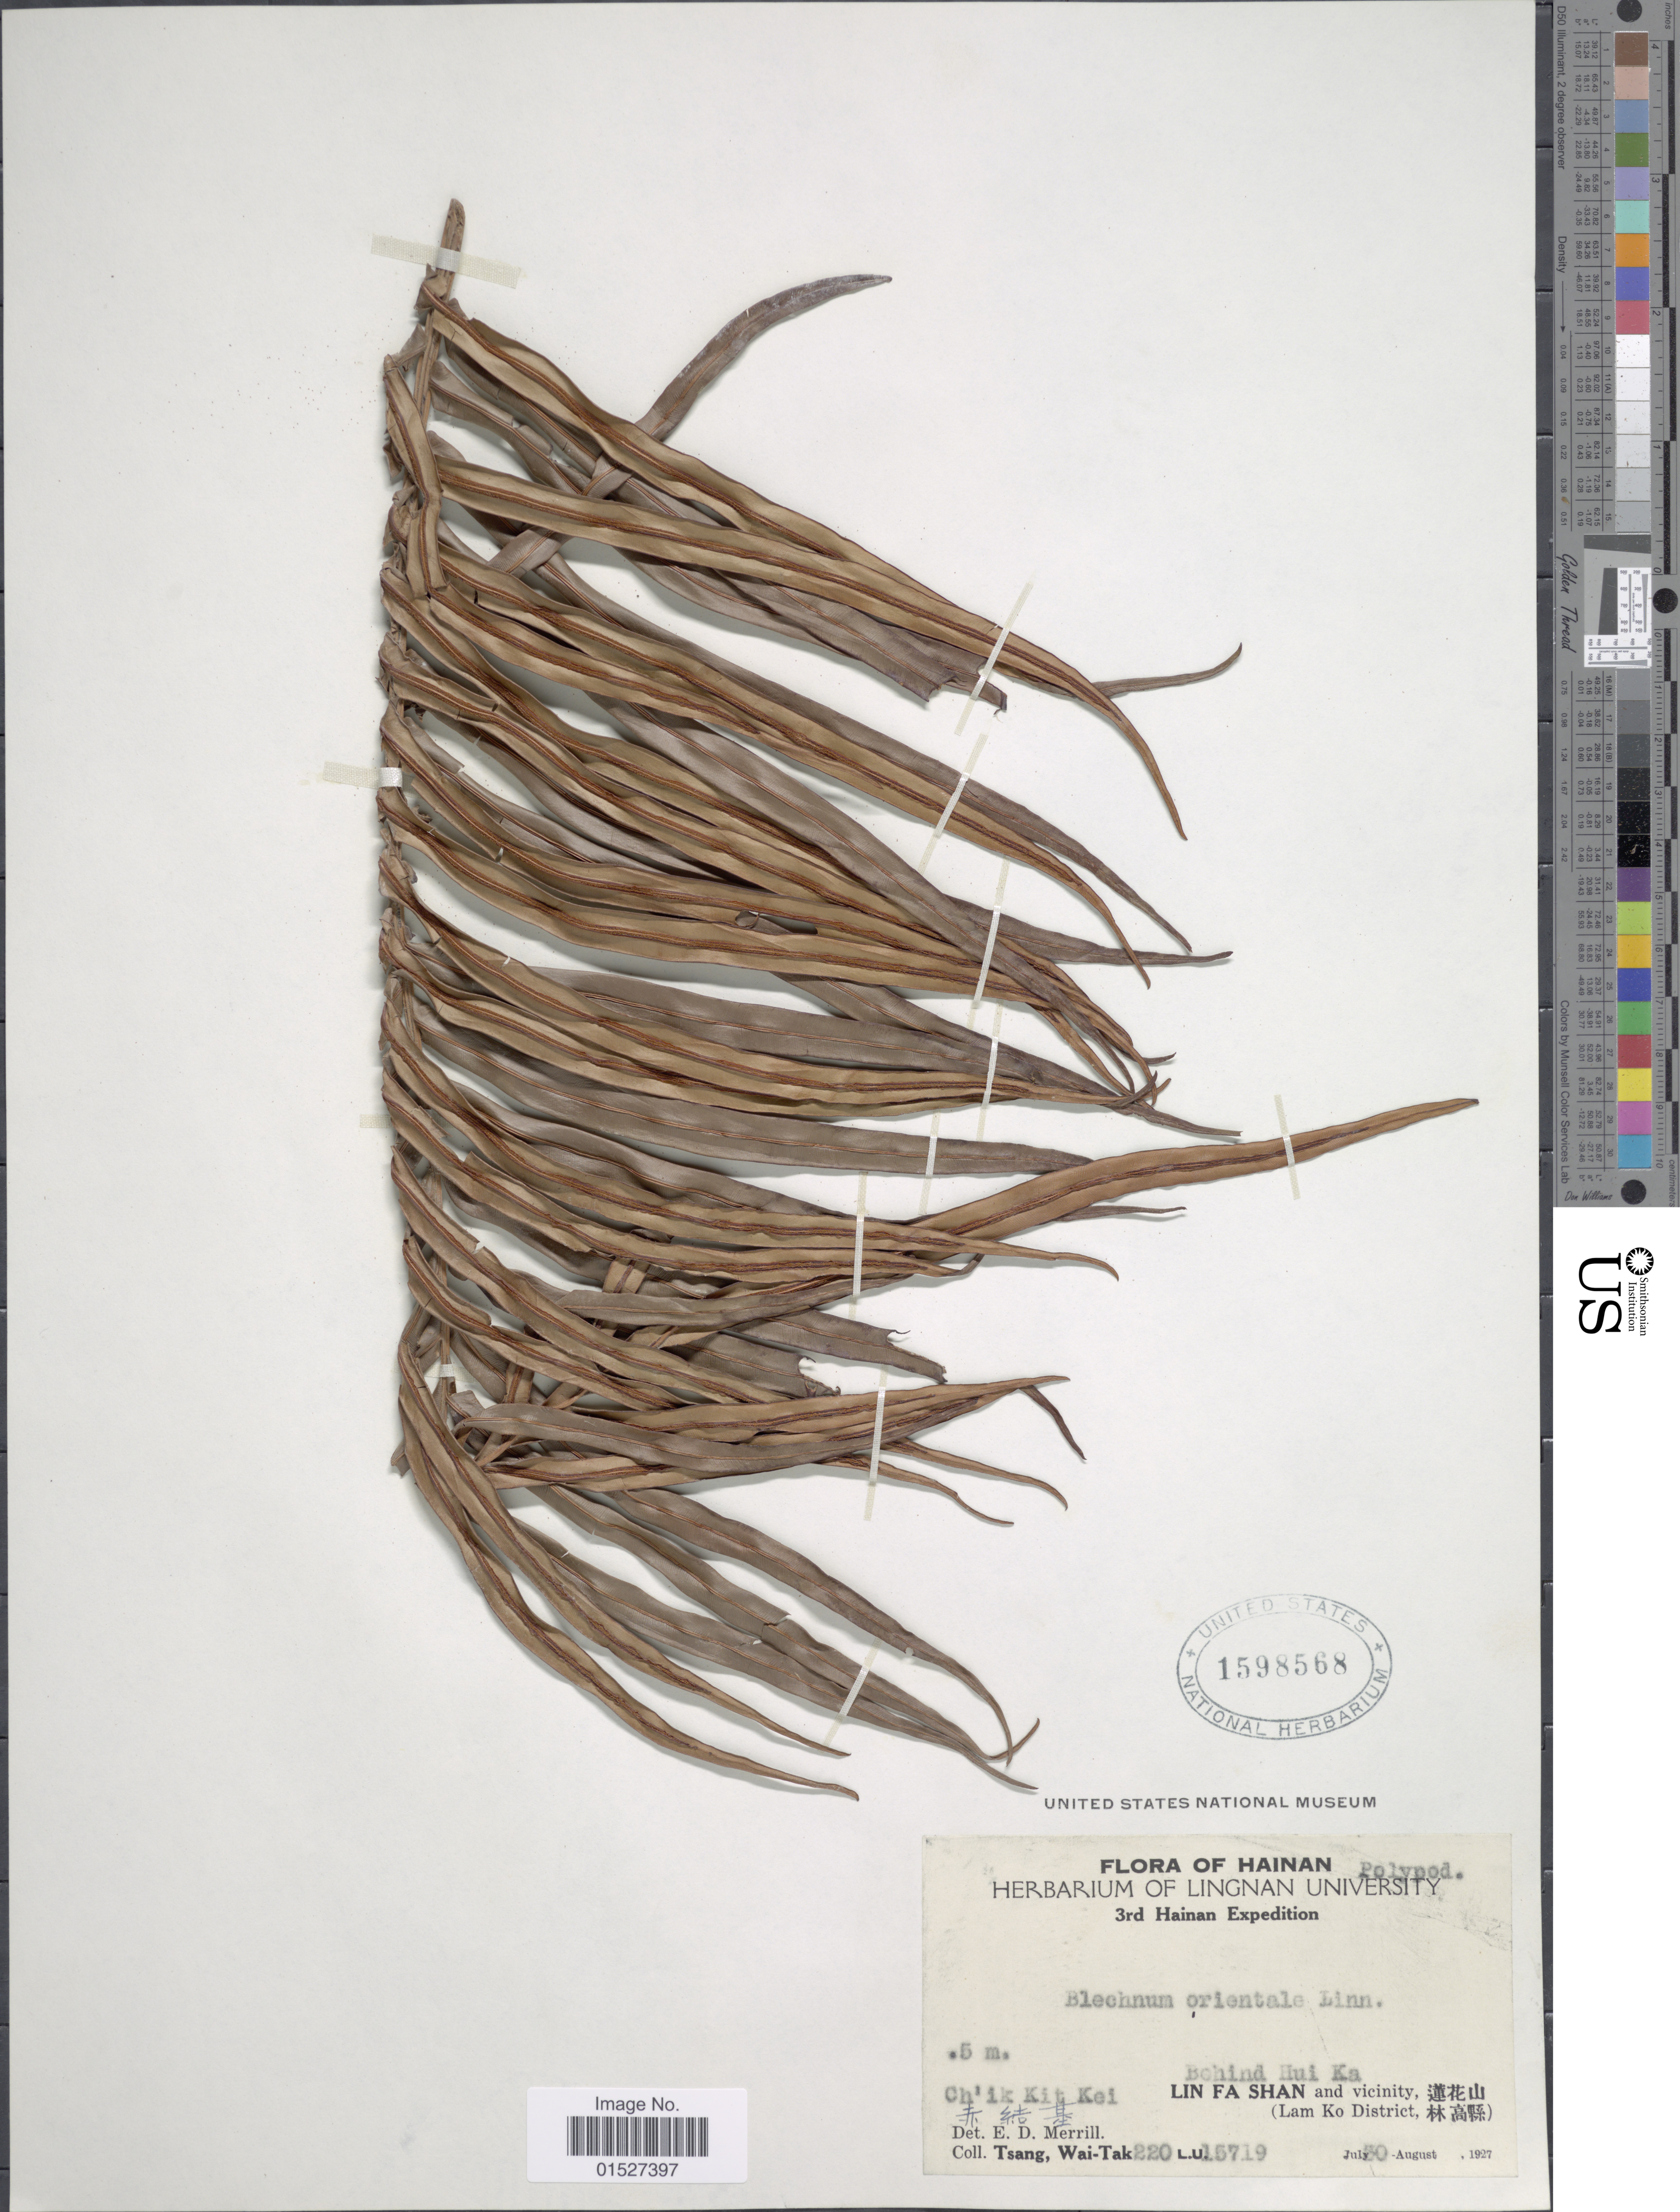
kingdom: Plantae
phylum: Tracheophyta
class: Polypodiopsida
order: Polypodiales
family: Blechnaceae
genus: Blechnum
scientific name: Blechnum orientale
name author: L.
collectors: W. T. Tsang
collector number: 220/15719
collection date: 1927-07-30/1927-08-30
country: China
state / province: Hainan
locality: Berhind Hui Ka. Ch'ik Kit Kei. Lin Fa Shan and vicinity, (Lam Ko District).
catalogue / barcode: US 1598568